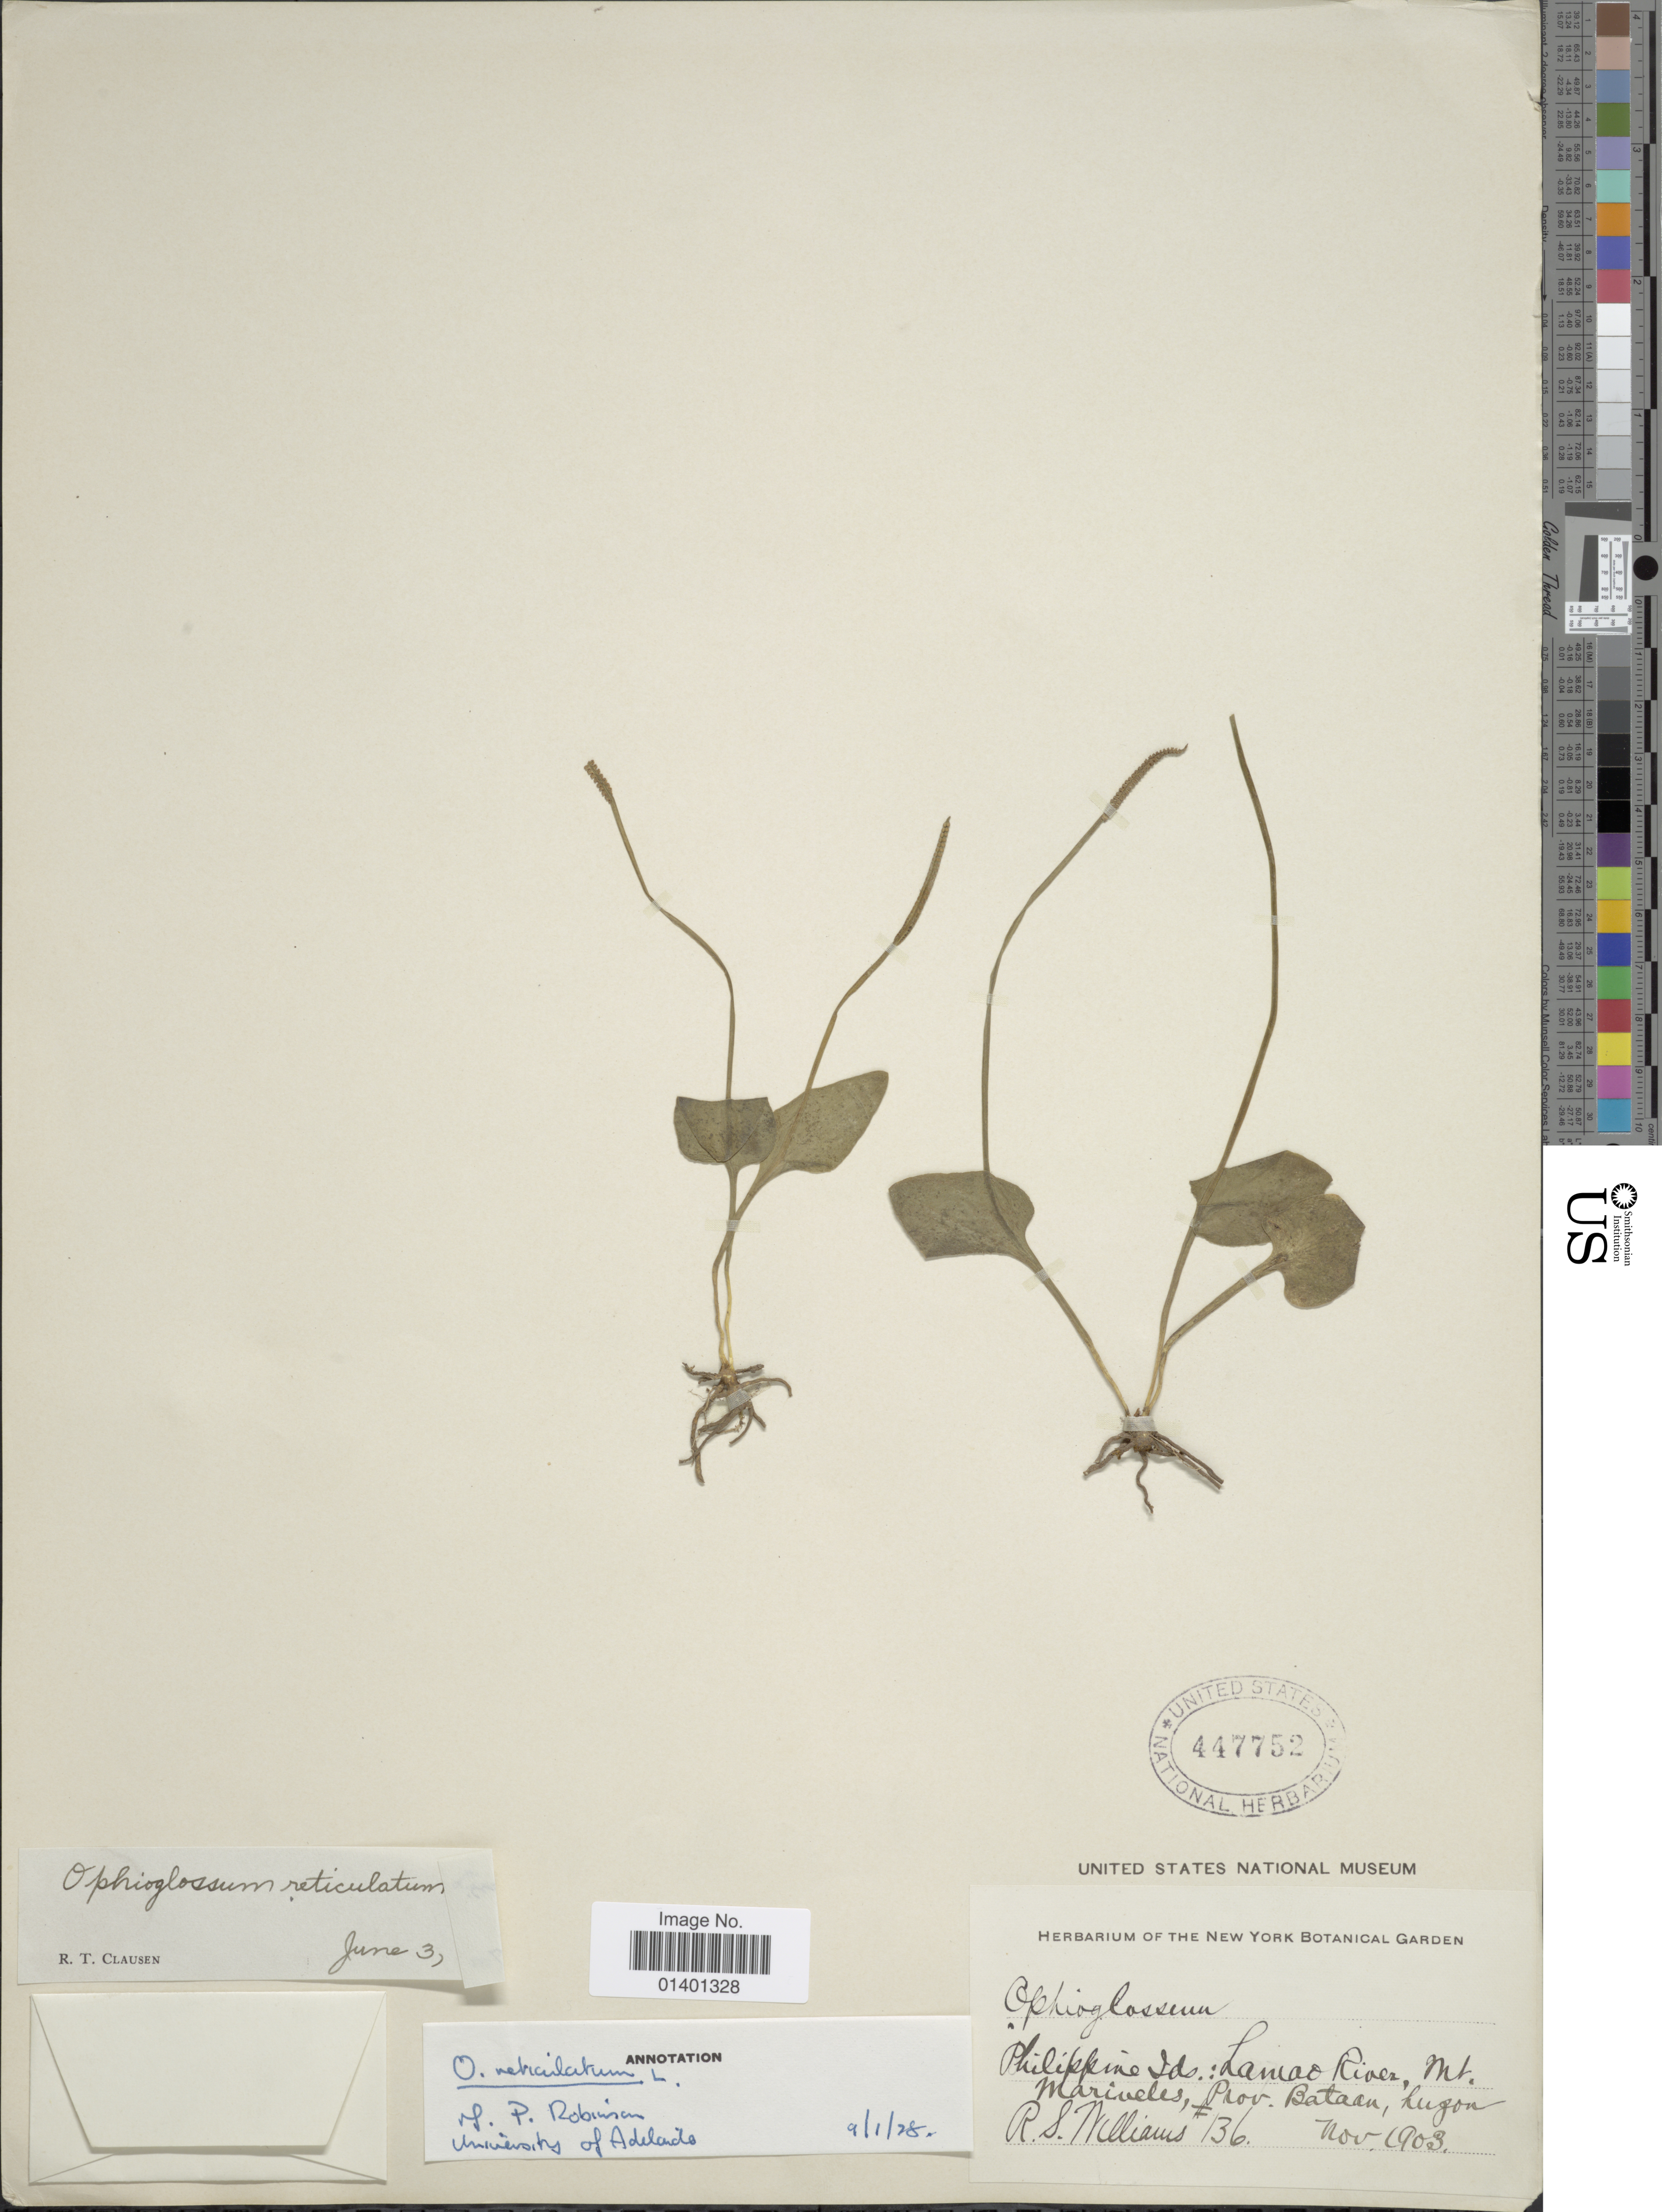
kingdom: Plantae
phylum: Tracheophyta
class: Polypodiopsida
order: Ophioglossales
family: Ophioglossaceae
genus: Ophioglossum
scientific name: Ophioglossum reticulatum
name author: L.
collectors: R. S. Williams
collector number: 136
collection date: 1903-11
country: Philippines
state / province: Central Luzon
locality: Philippine Ids: Lamao River, Mt. Marivelis, Prov. Bataan, Luzon.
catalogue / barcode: US 447752